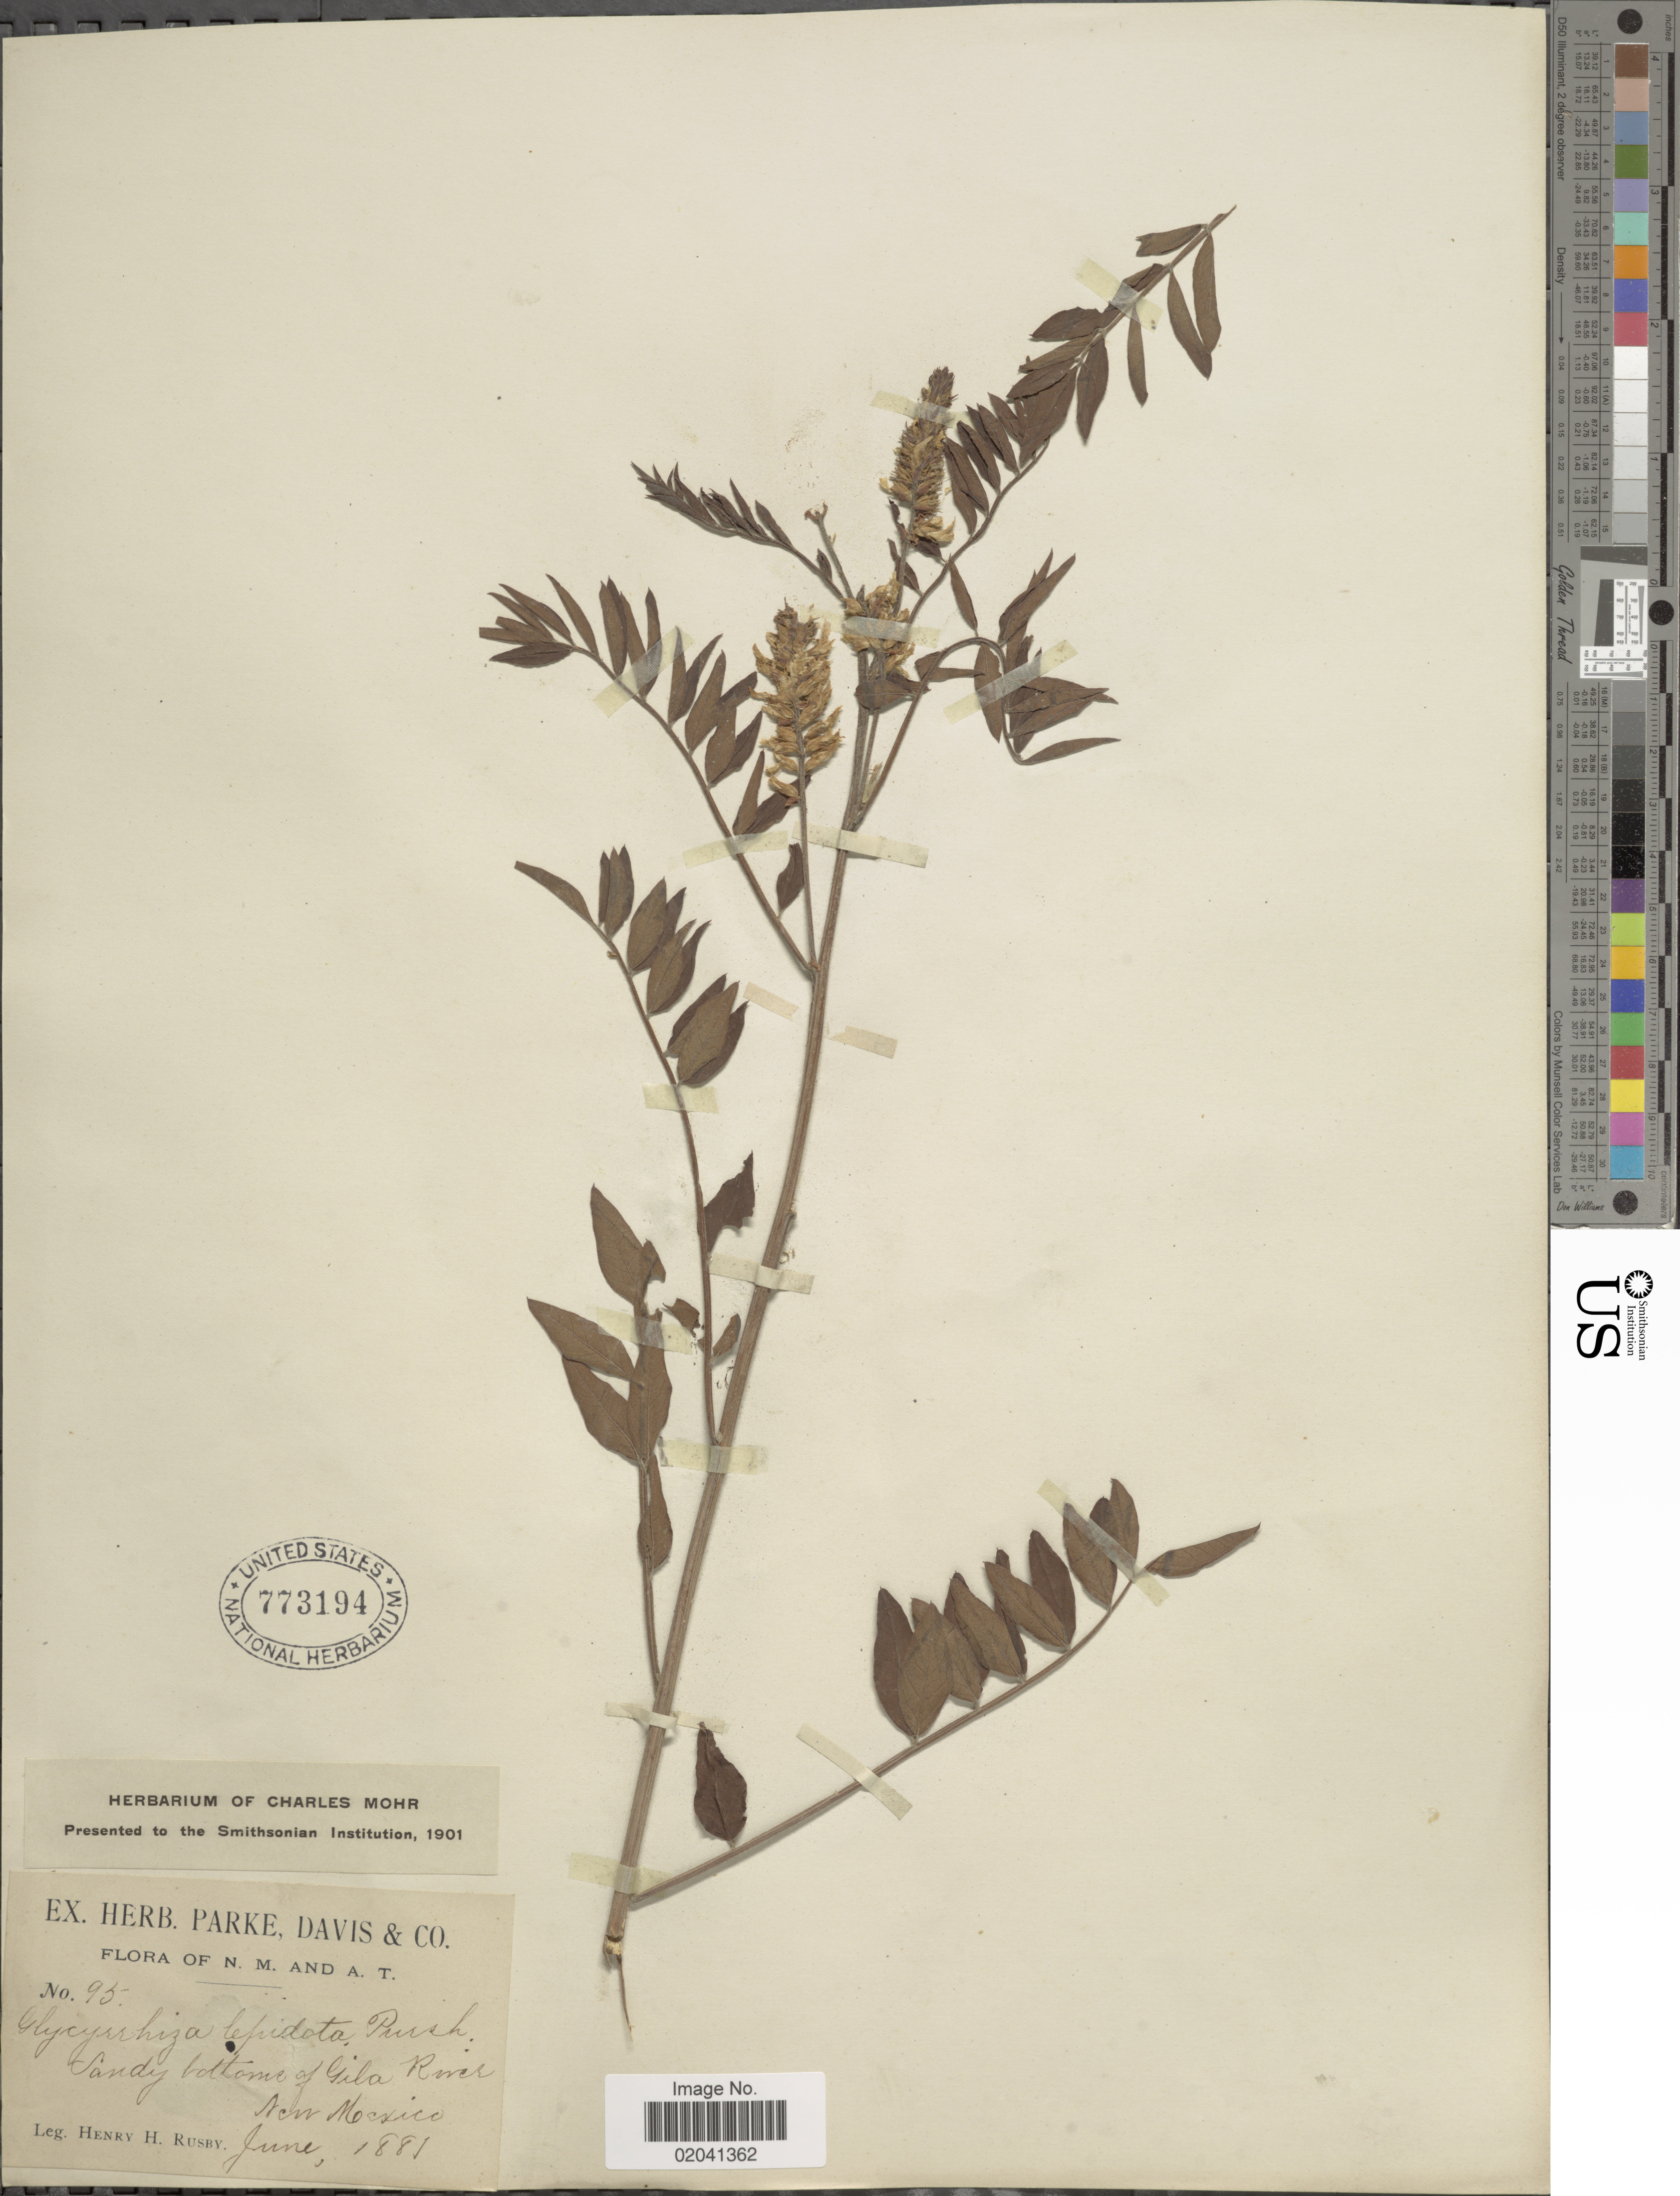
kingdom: Plantae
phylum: Tracheophyta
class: Magnoliopsida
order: Fabales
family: Fabaceae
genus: Glycyrrhiza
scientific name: Glycyrrhiza lepidota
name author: Pursh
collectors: H. H. Rusby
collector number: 95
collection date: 1881-06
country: United States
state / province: New Mexico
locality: Gila River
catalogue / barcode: US 773194